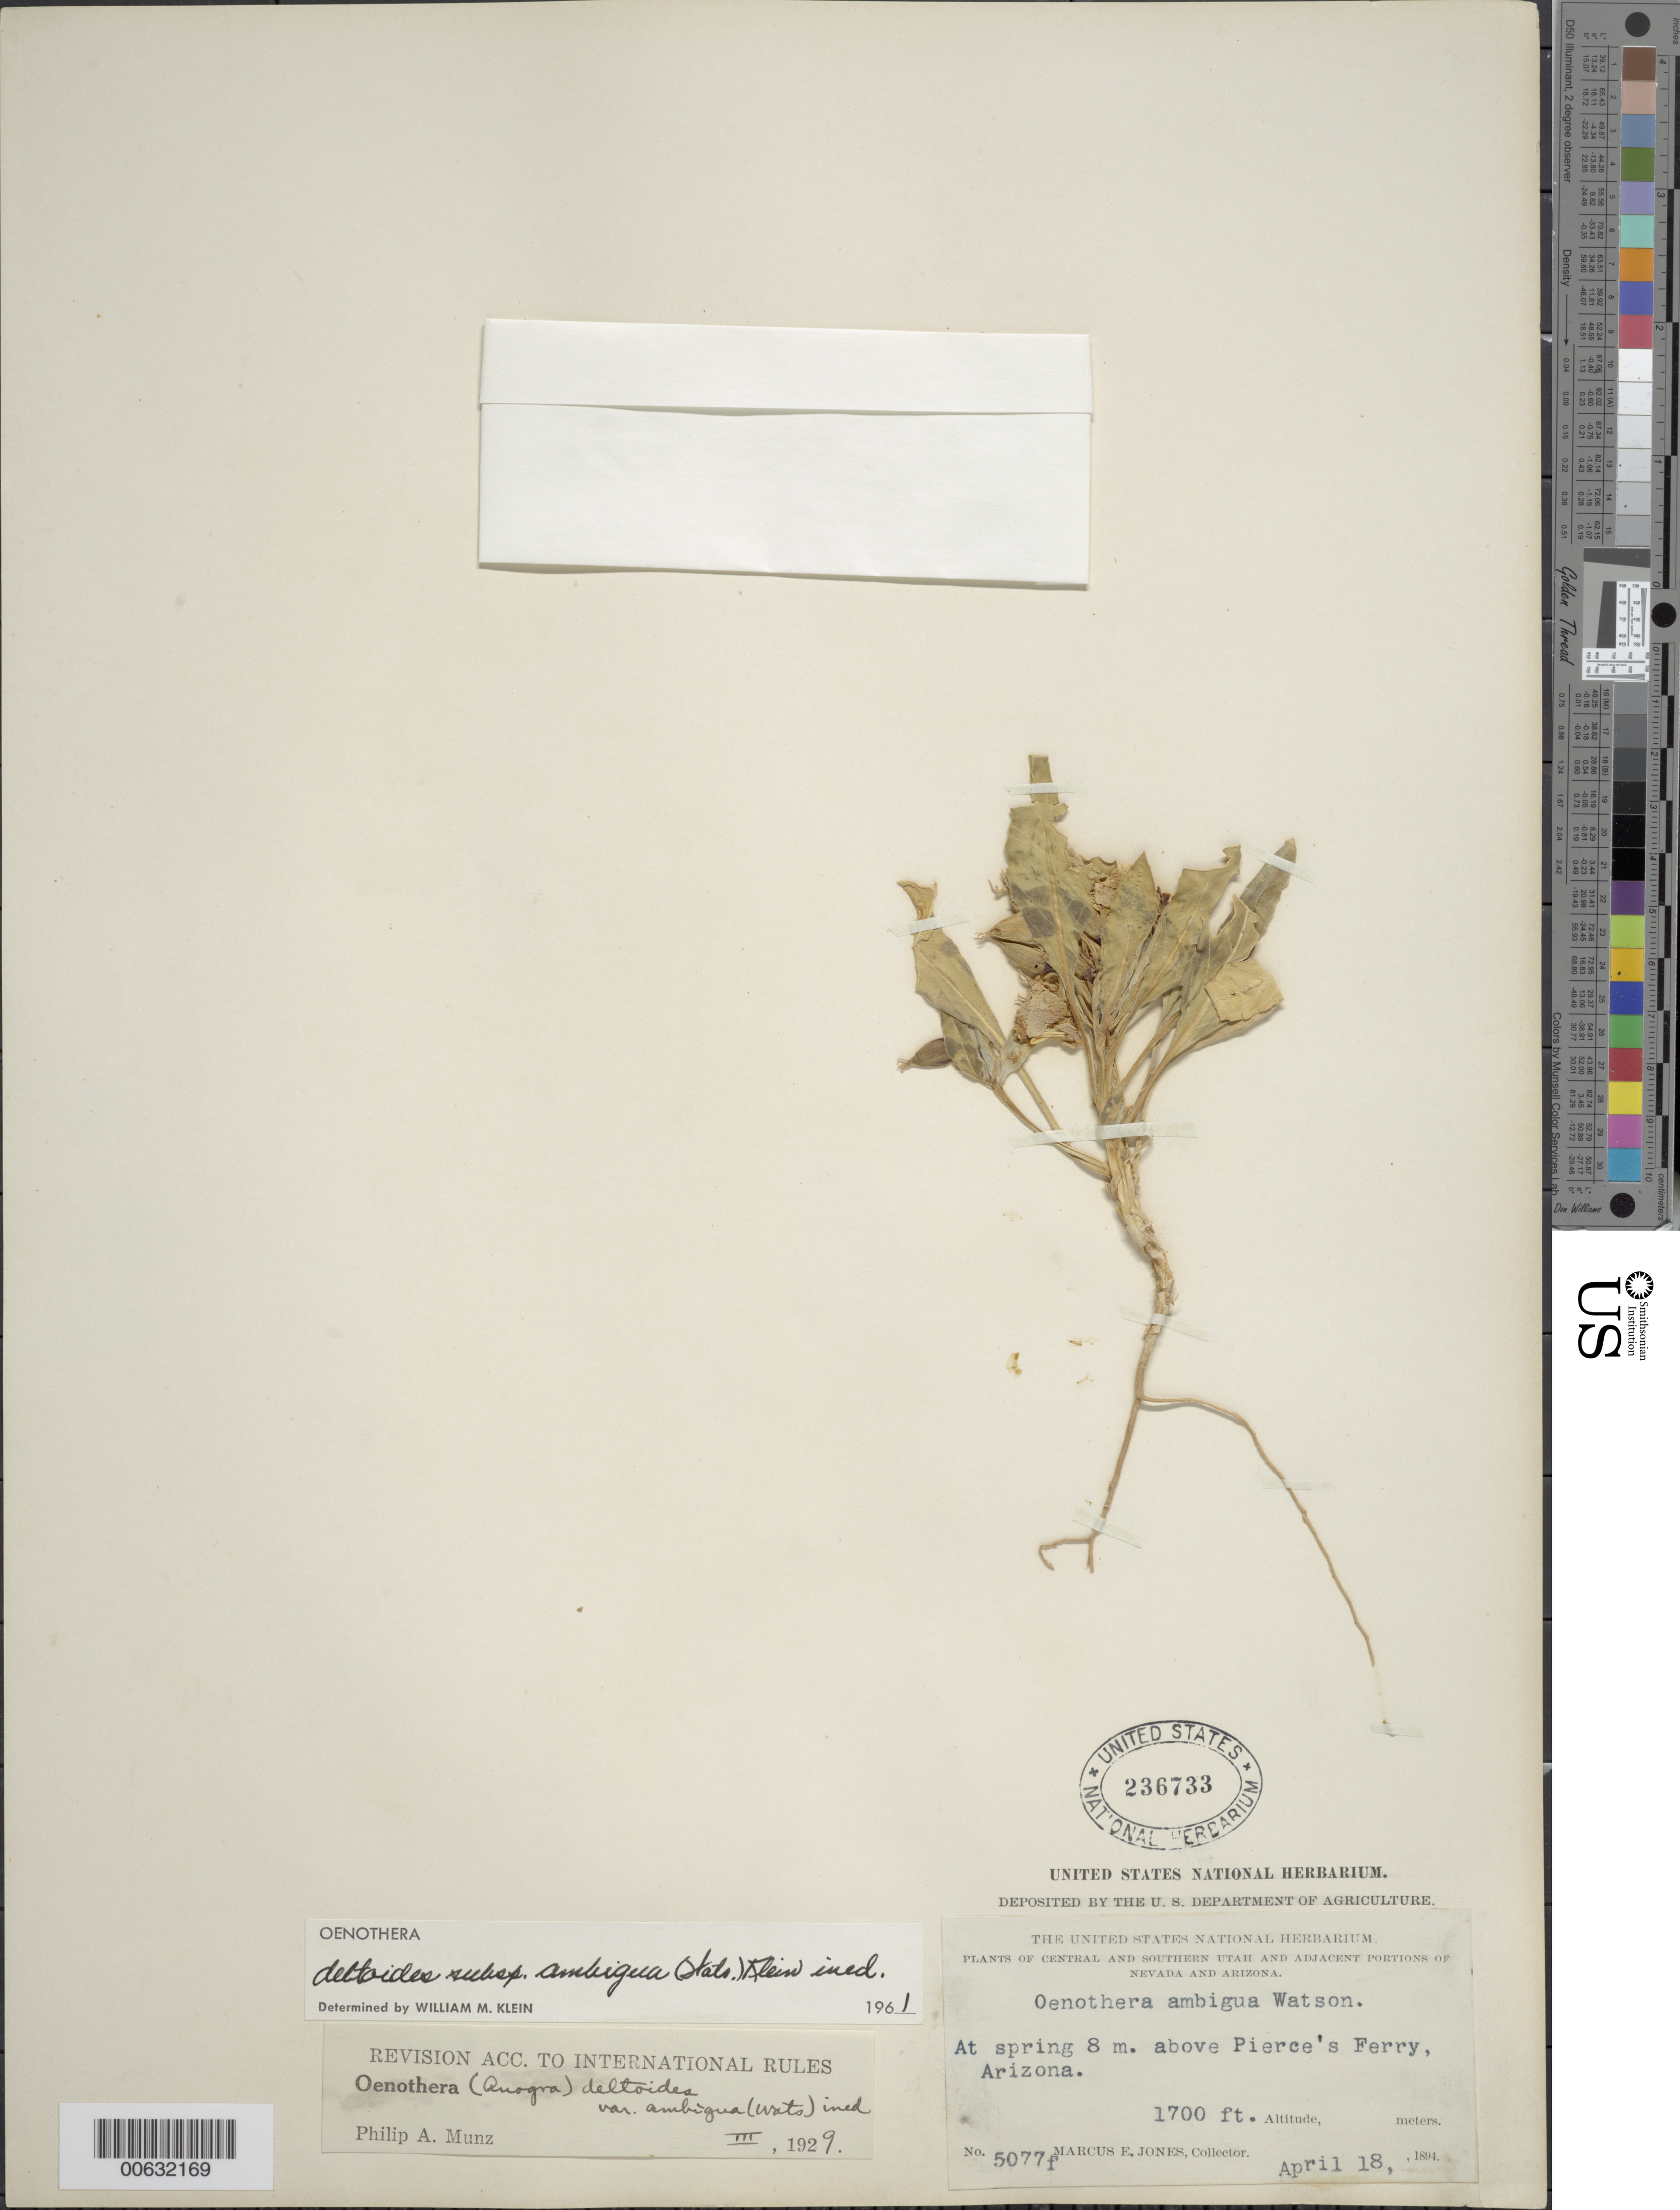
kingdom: Plantae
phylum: Tracheophyta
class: Magnoliopsida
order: Myrtales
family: Onagraceae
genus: Oenothera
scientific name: Oenothera deltoides subsp. ambigua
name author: (S. Watson) W.M. Klein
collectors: M. E. Jones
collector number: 5077f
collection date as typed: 18 Apr 1894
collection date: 1894-04-18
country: United States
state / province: Arizona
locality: Above Pierce's Ferry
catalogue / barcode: US 236733